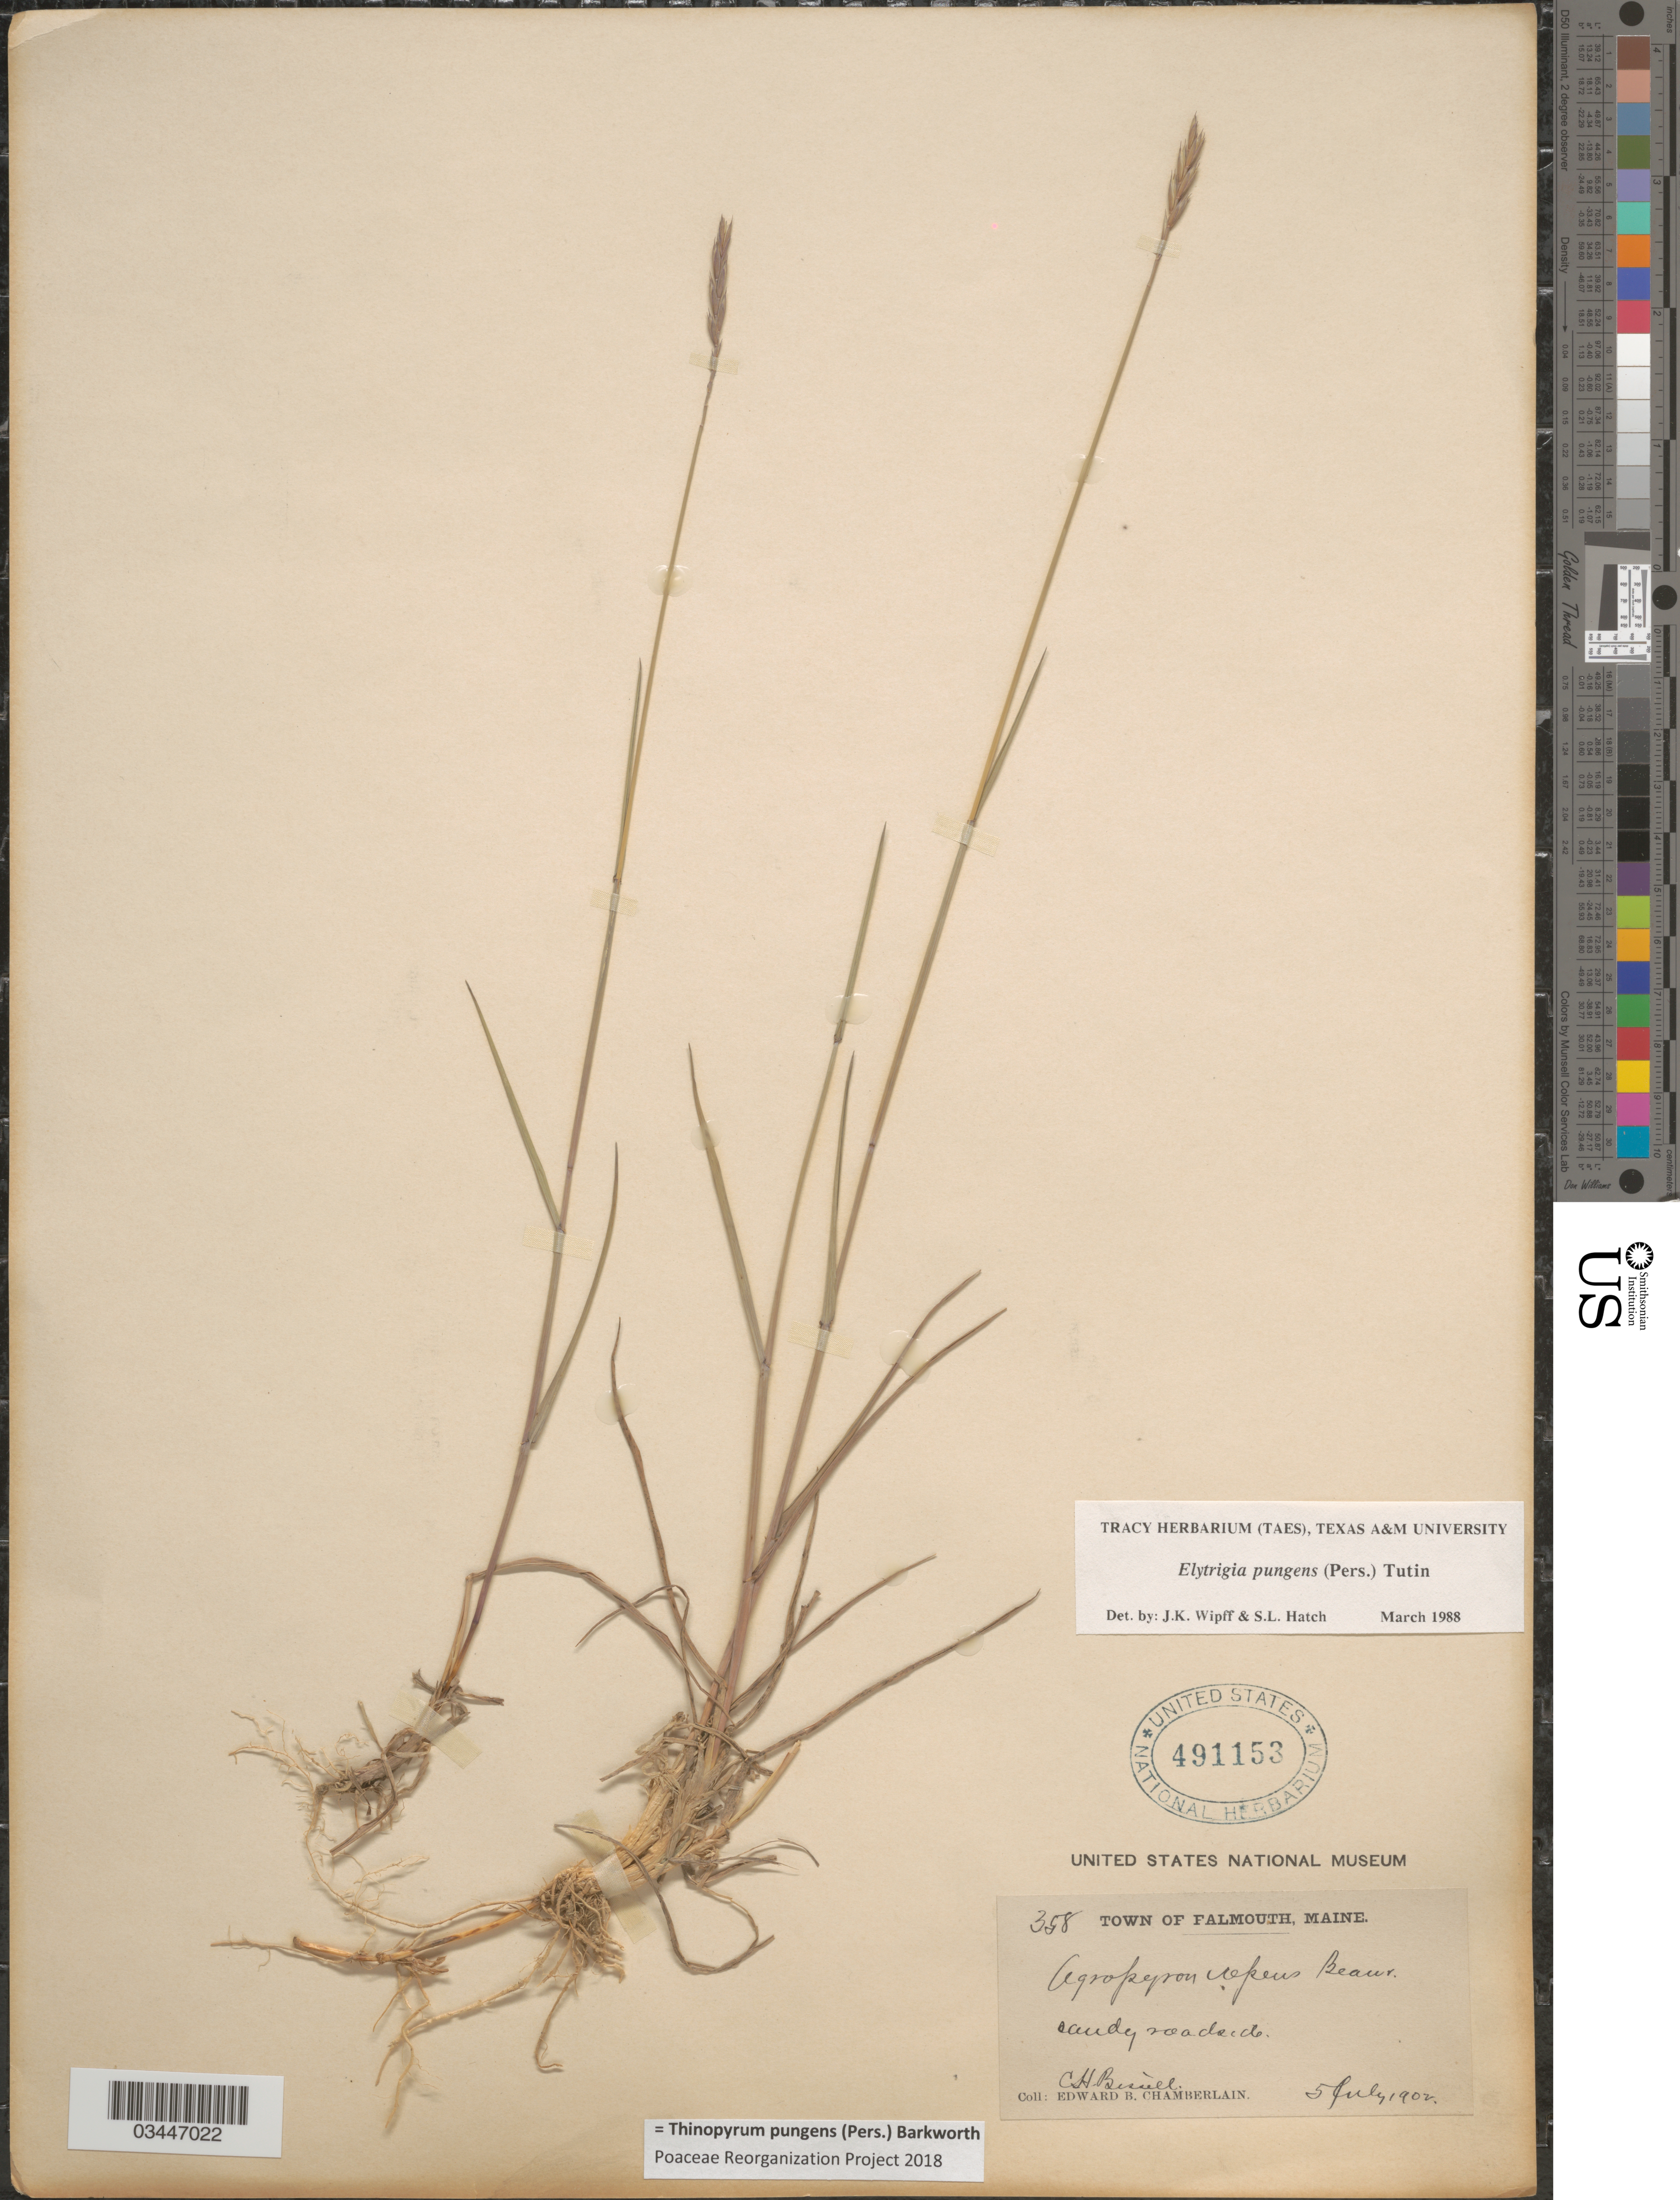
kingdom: Plantae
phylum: Tracheophyta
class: Liliopsida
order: Poales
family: Poaceae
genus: Thinopyrum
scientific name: Thinopyrum pungens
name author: (Pers.) Barkworth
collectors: C. Bissell & E. Chamberlain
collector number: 358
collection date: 1902-07-05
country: United States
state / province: Maine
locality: Town of Falmouth. Sandy roadside.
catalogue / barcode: US 491153